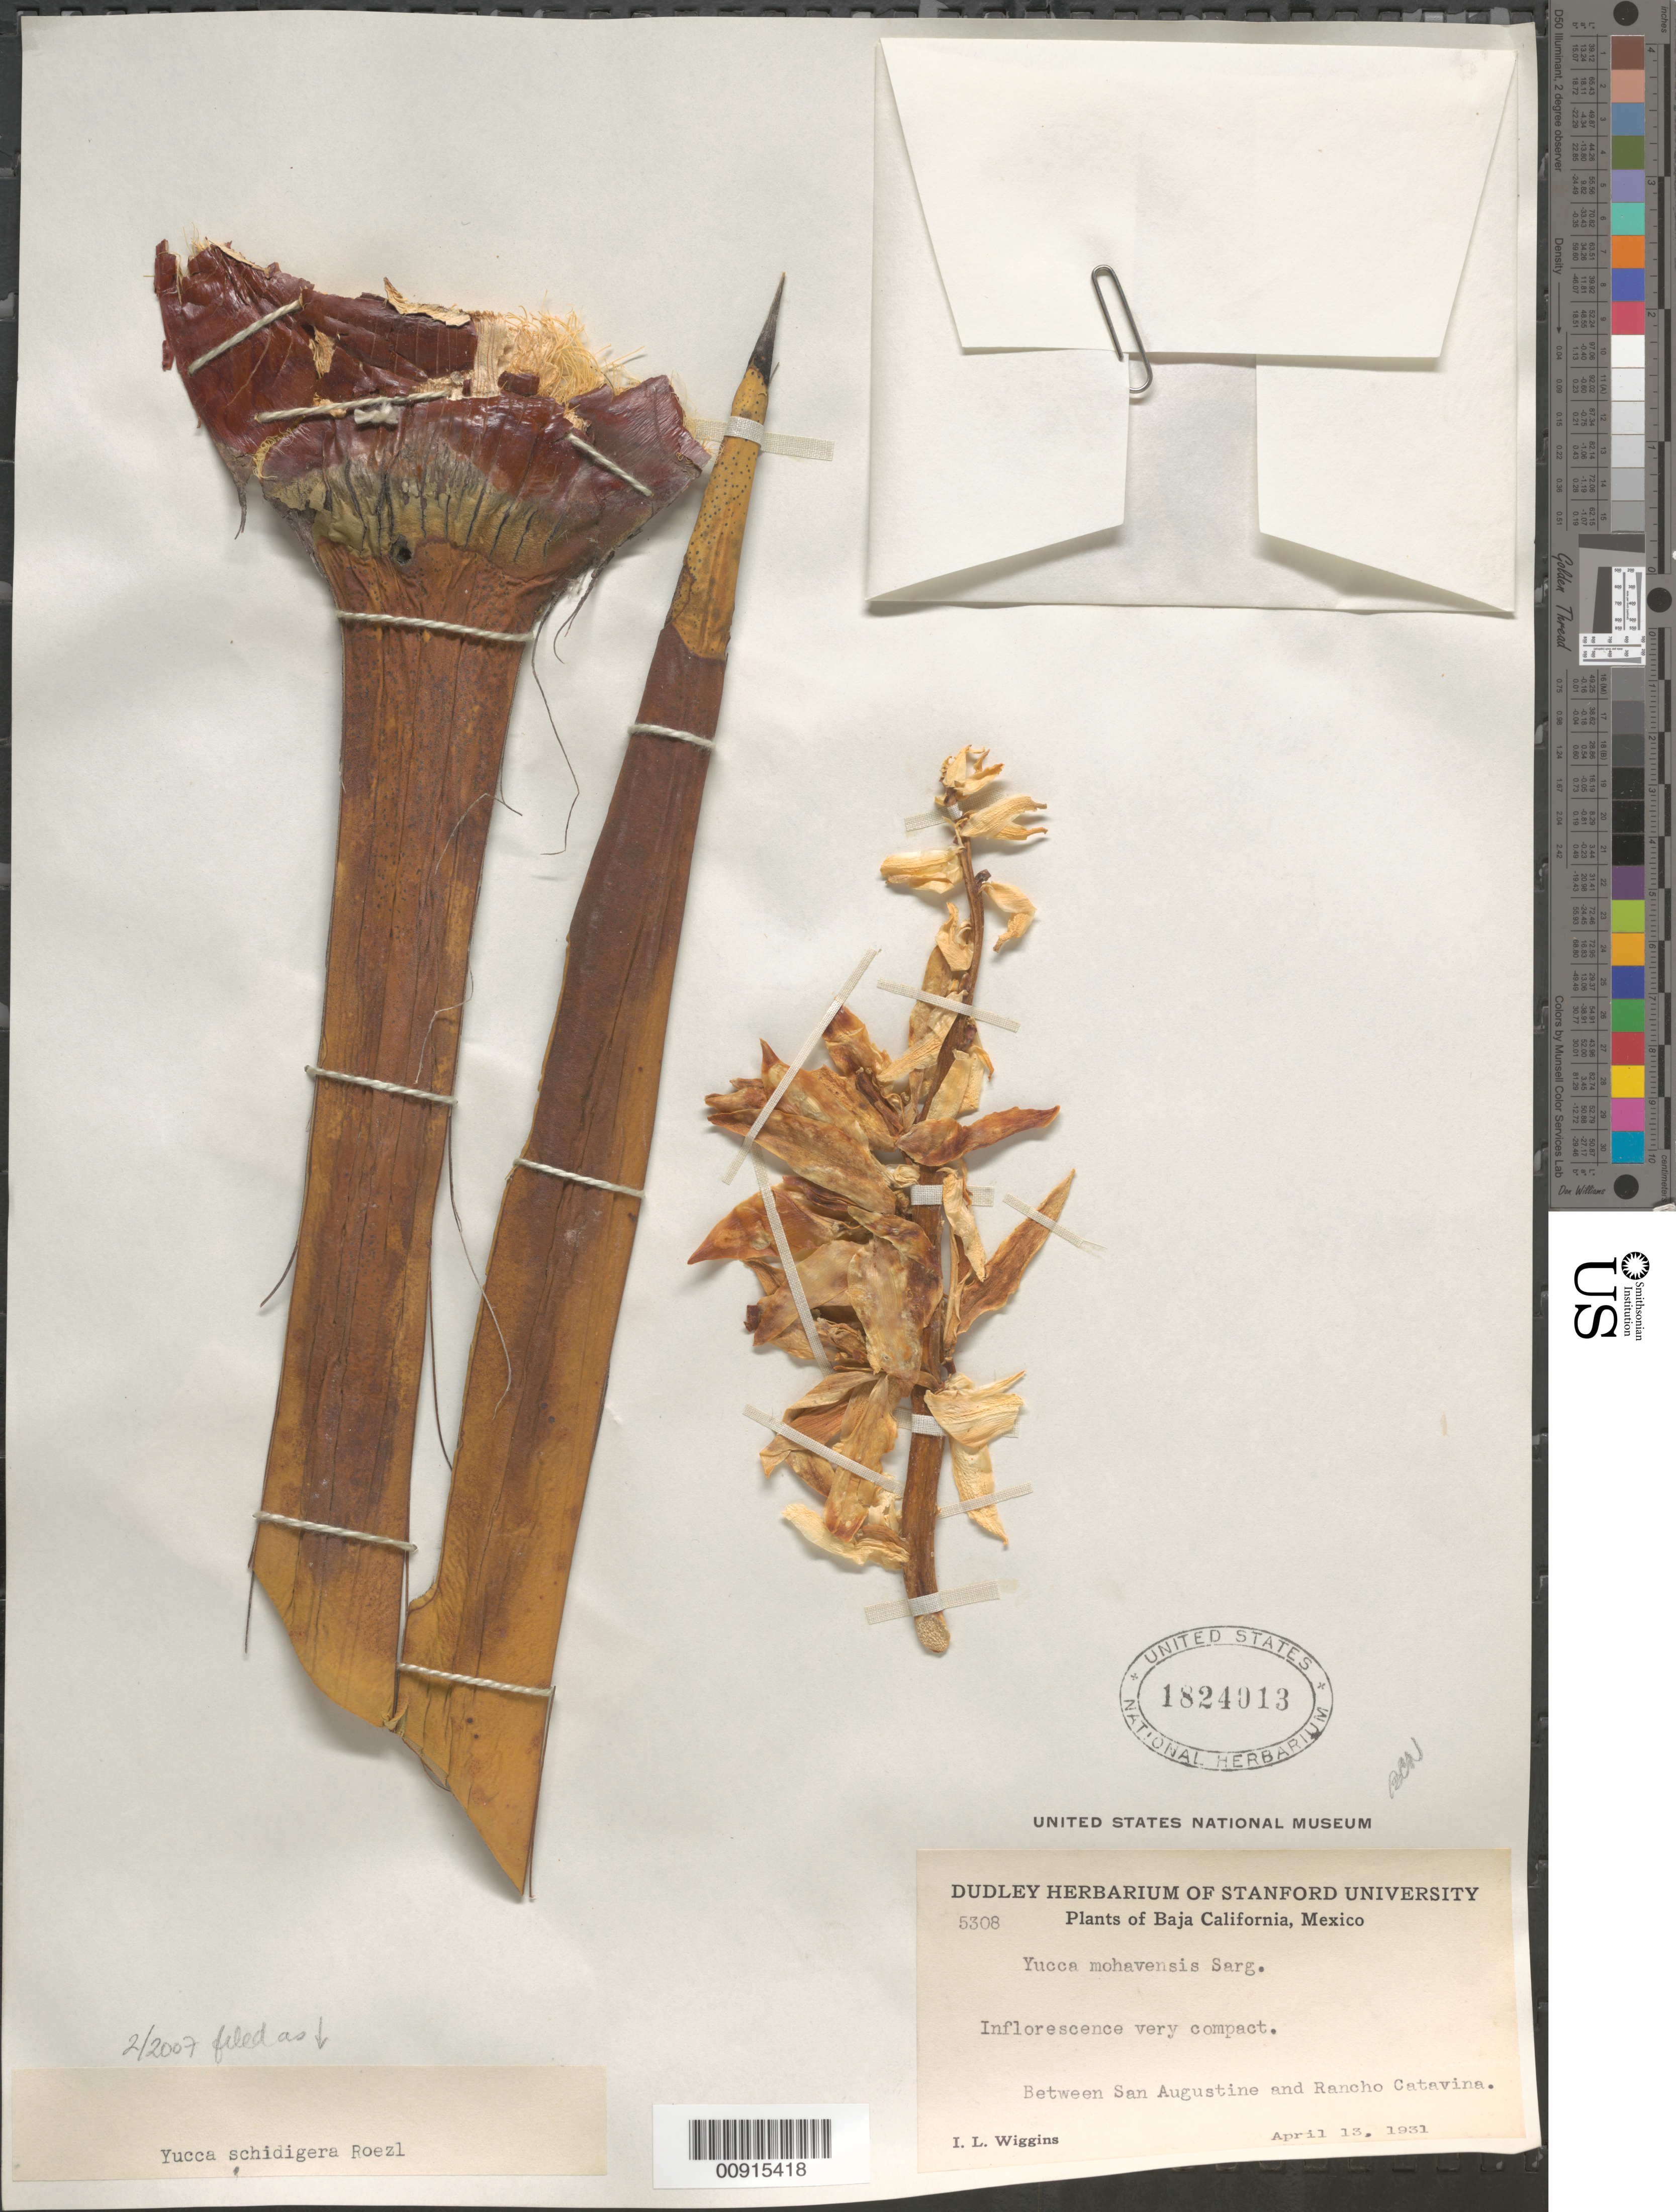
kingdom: Plantae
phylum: Tracheophyta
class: Liliopsida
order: Asparagales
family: Asparagaceae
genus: Yucca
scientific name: Yucca schidigera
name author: Roezl ex Ortgies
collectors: I. L. Wiggins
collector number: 5308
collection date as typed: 13 Apr 1931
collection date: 1931-04-13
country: Mexico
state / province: Baja California Norte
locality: Between San Augustine [sic] and Rancho Catavina. Baja California.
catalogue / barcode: US 1824013